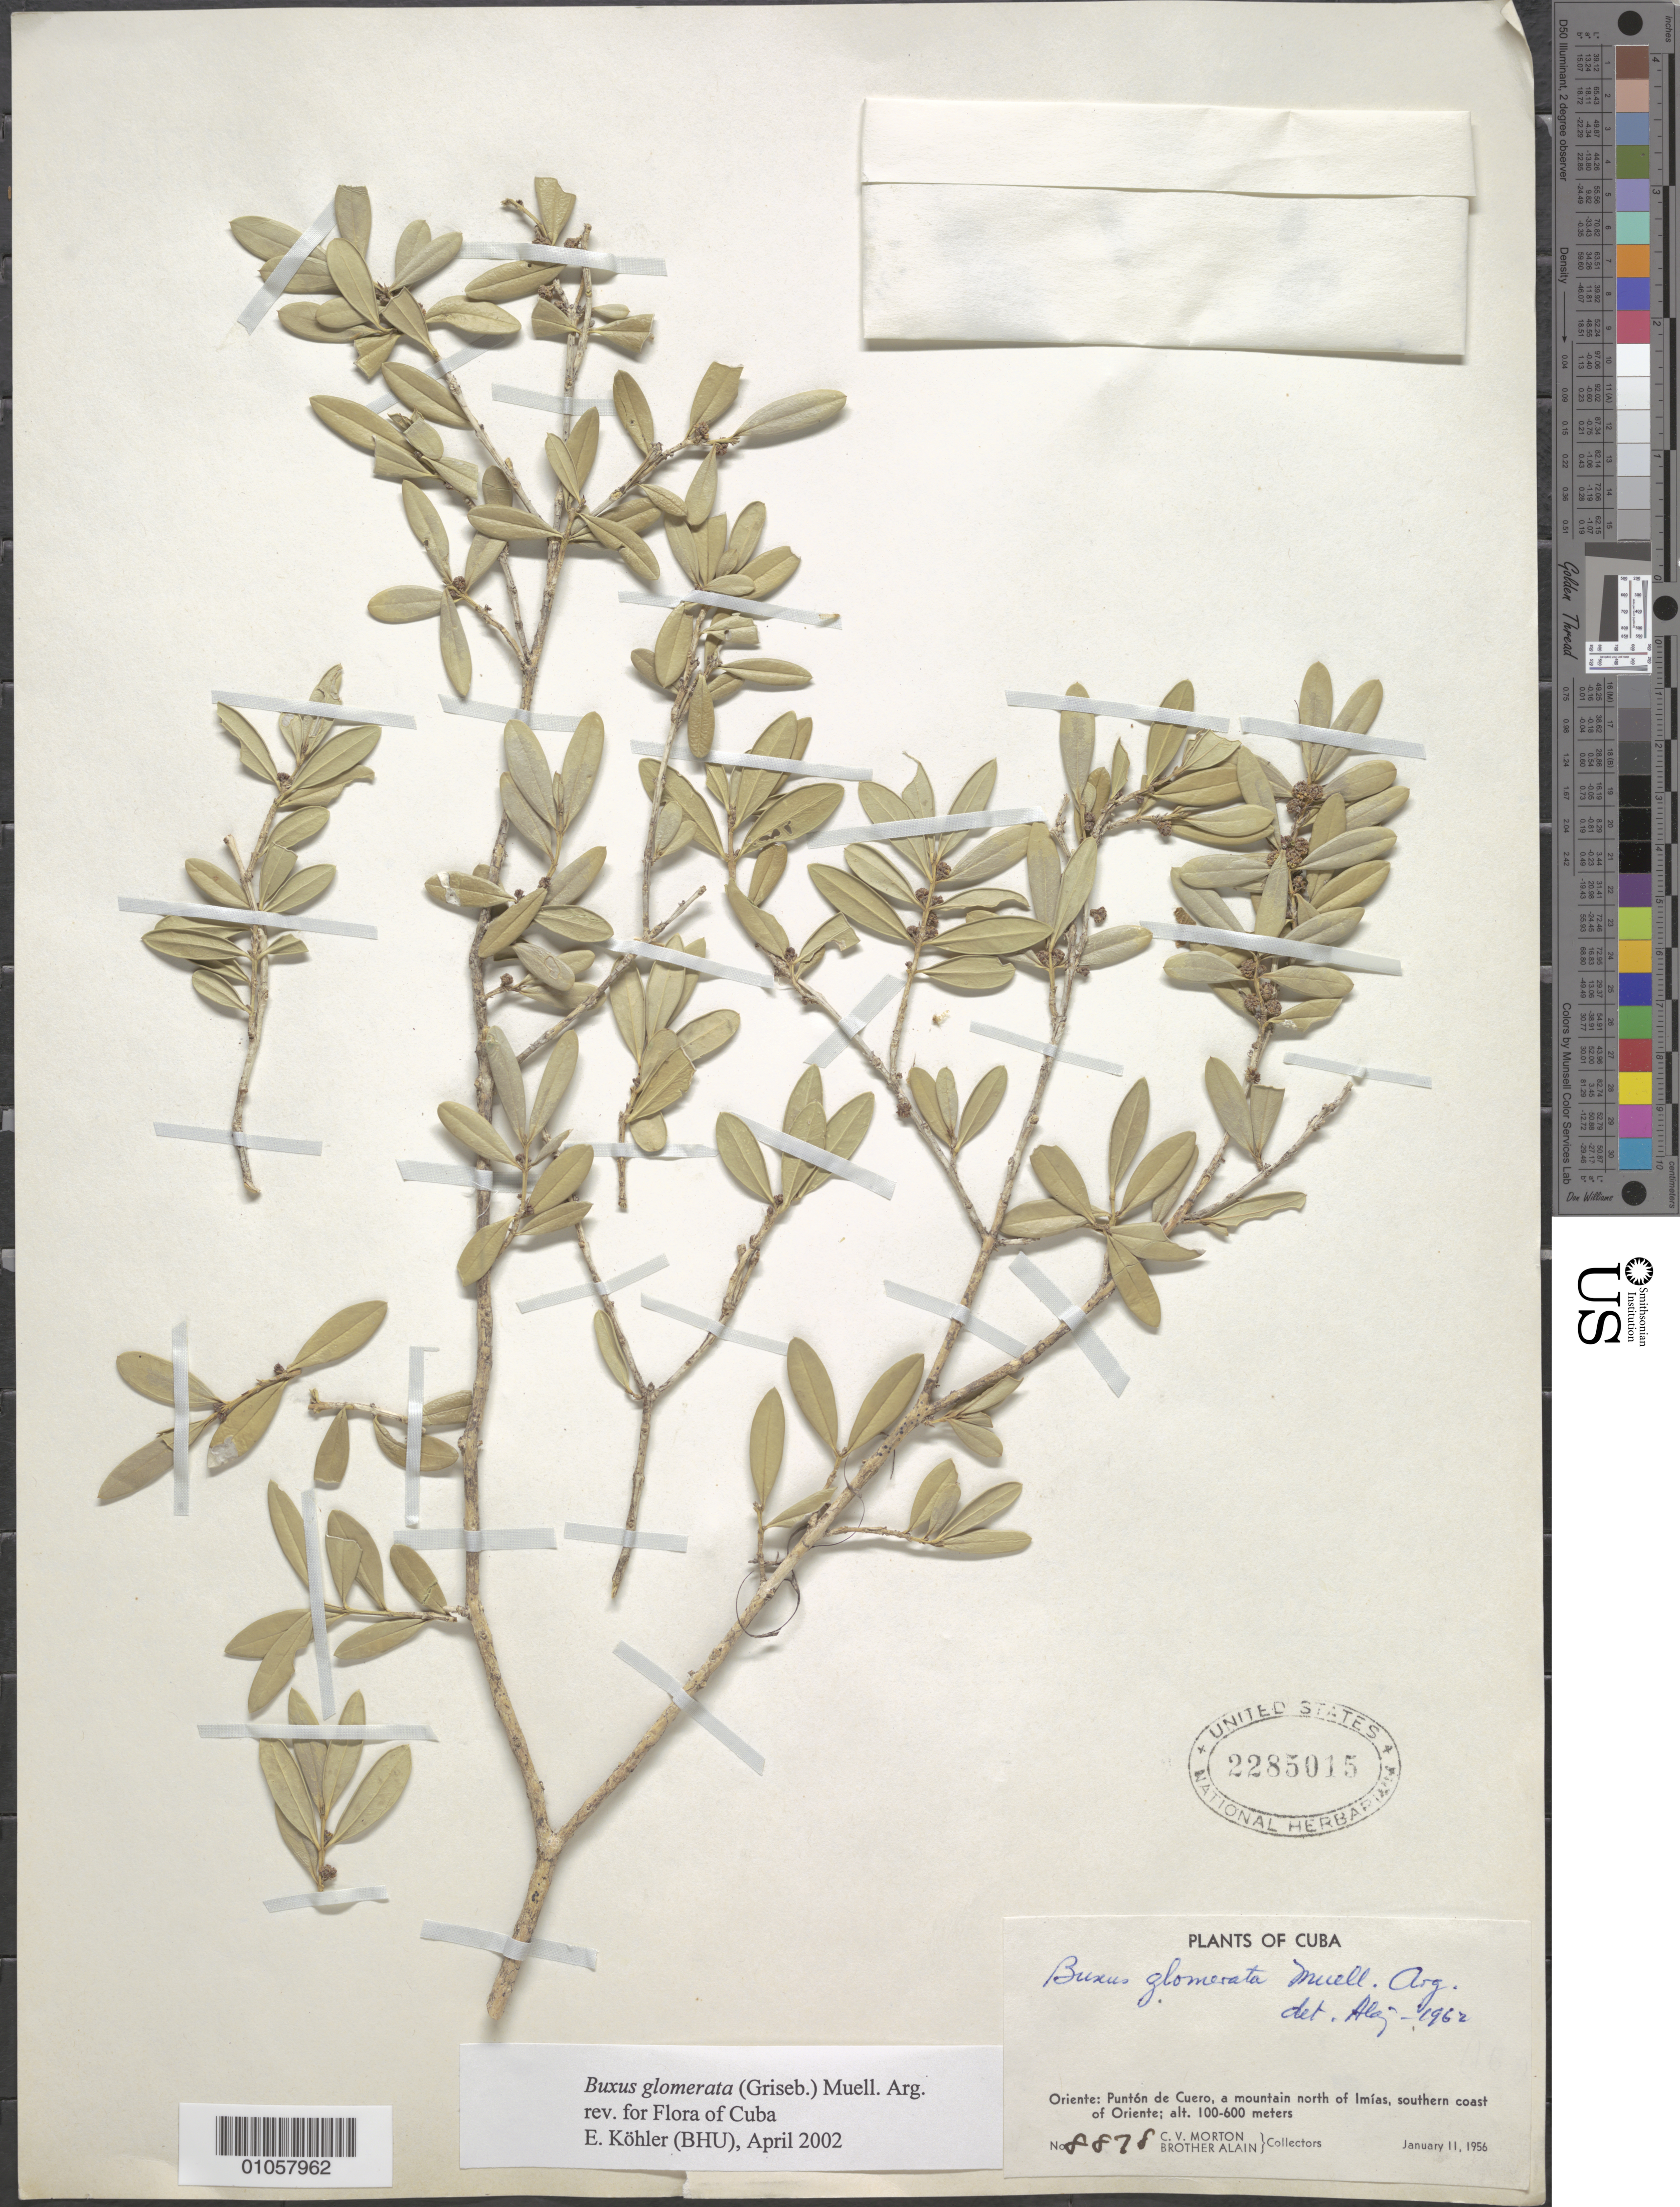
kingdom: Plantae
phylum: Tracheophyta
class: Magnoliopsida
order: Buxales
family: Buxaceae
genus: Buxus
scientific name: Buxus glomerata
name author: (Griseb.) Müll. Arg.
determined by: Kohler, E.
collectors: C. V. Morton & A. H. Liogier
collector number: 8878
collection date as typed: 11 Jan 1956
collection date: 1956-01-11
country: Cuba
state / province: Oriente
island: Cuba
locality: Puntón de Cuero, a mountain N of Imías, southern coast of Oriente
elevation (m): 100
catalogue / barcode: US 2285015